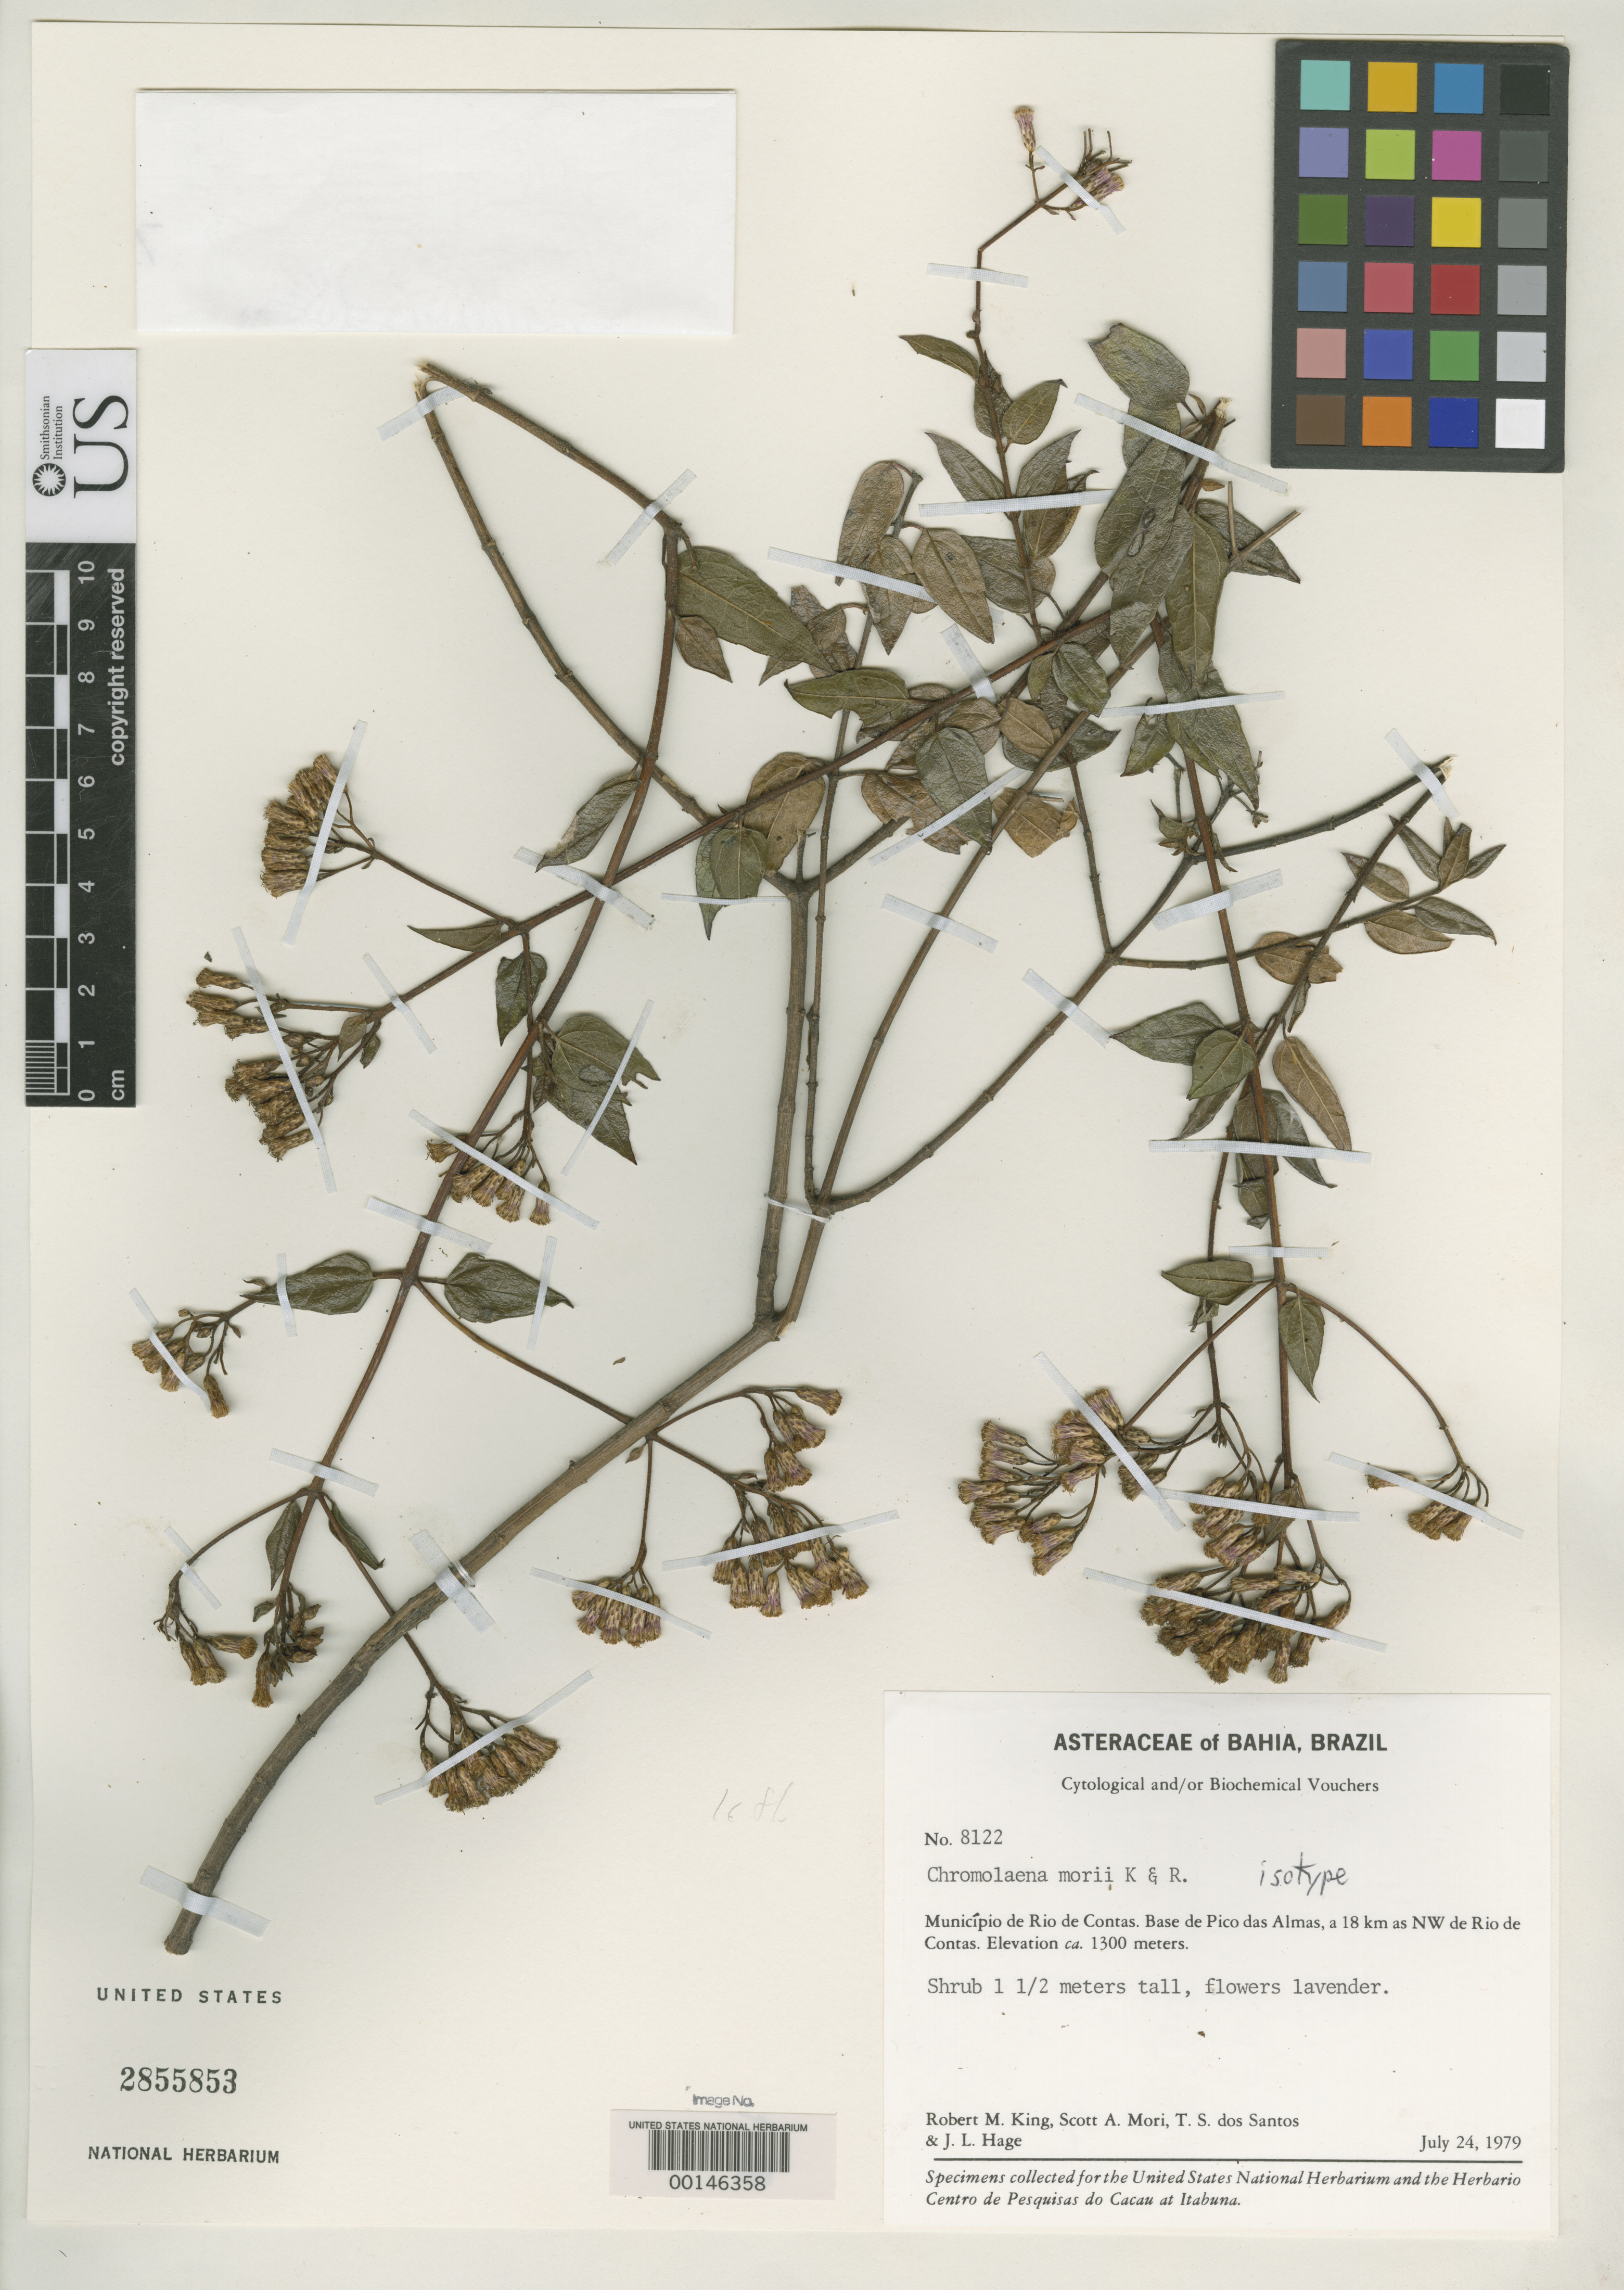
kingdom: Plantae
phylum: Tracheophyta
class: Magnoliopsida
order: Asterales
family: Asteraceae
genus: Chromolaena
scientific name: Chromolaena morii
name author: R.M. King & H. Rob.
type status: Isotype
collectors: R. M. King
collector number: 8122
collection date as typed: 24 Jul 1979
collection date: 1979-07-24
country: Brazil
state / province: Bahia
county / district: Rio de Contas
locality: Pico das Almas.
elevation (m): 1300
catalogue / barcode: US 2855853